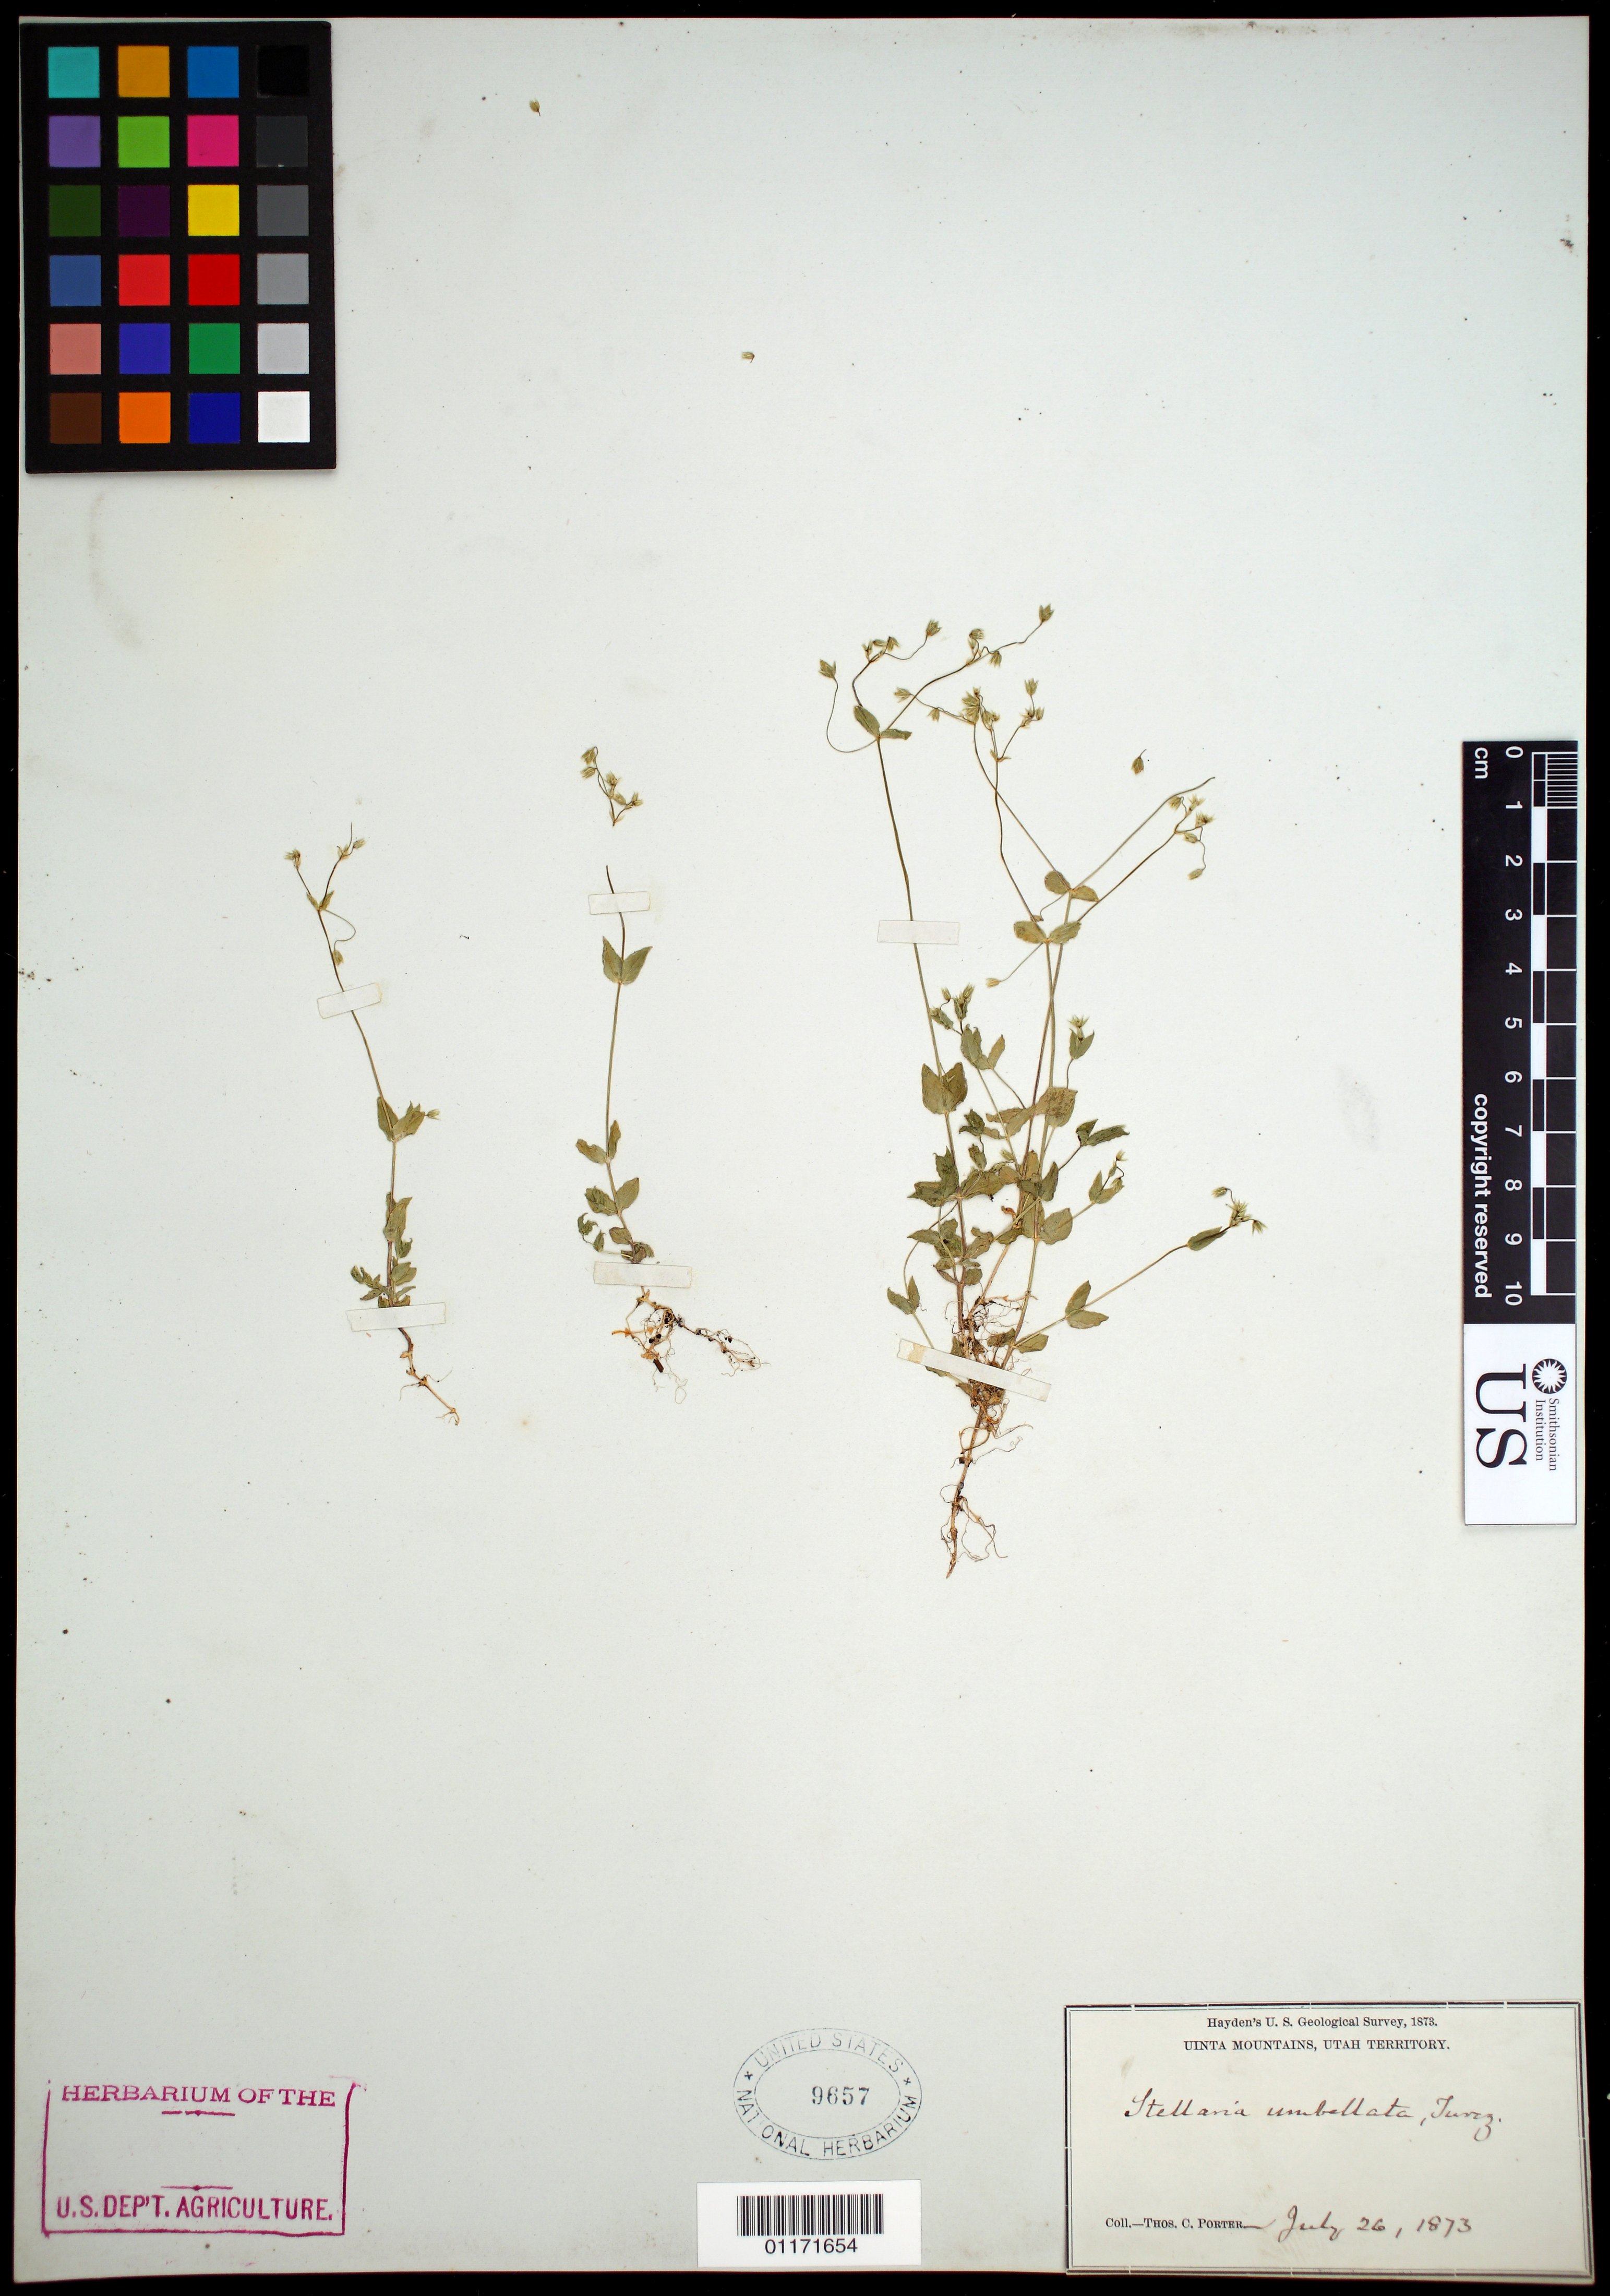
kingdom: Plantae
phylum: Tracheophyta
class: Magnoliopsida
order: Caryophyllales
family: Caryophyllaceae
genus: Stellaria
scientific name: Stellaria umbellata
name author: Turcz.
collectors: T. C. Porter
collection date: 1873-07-26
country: United States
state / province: Utah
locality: Uinta Mts.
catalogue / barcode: US 9657